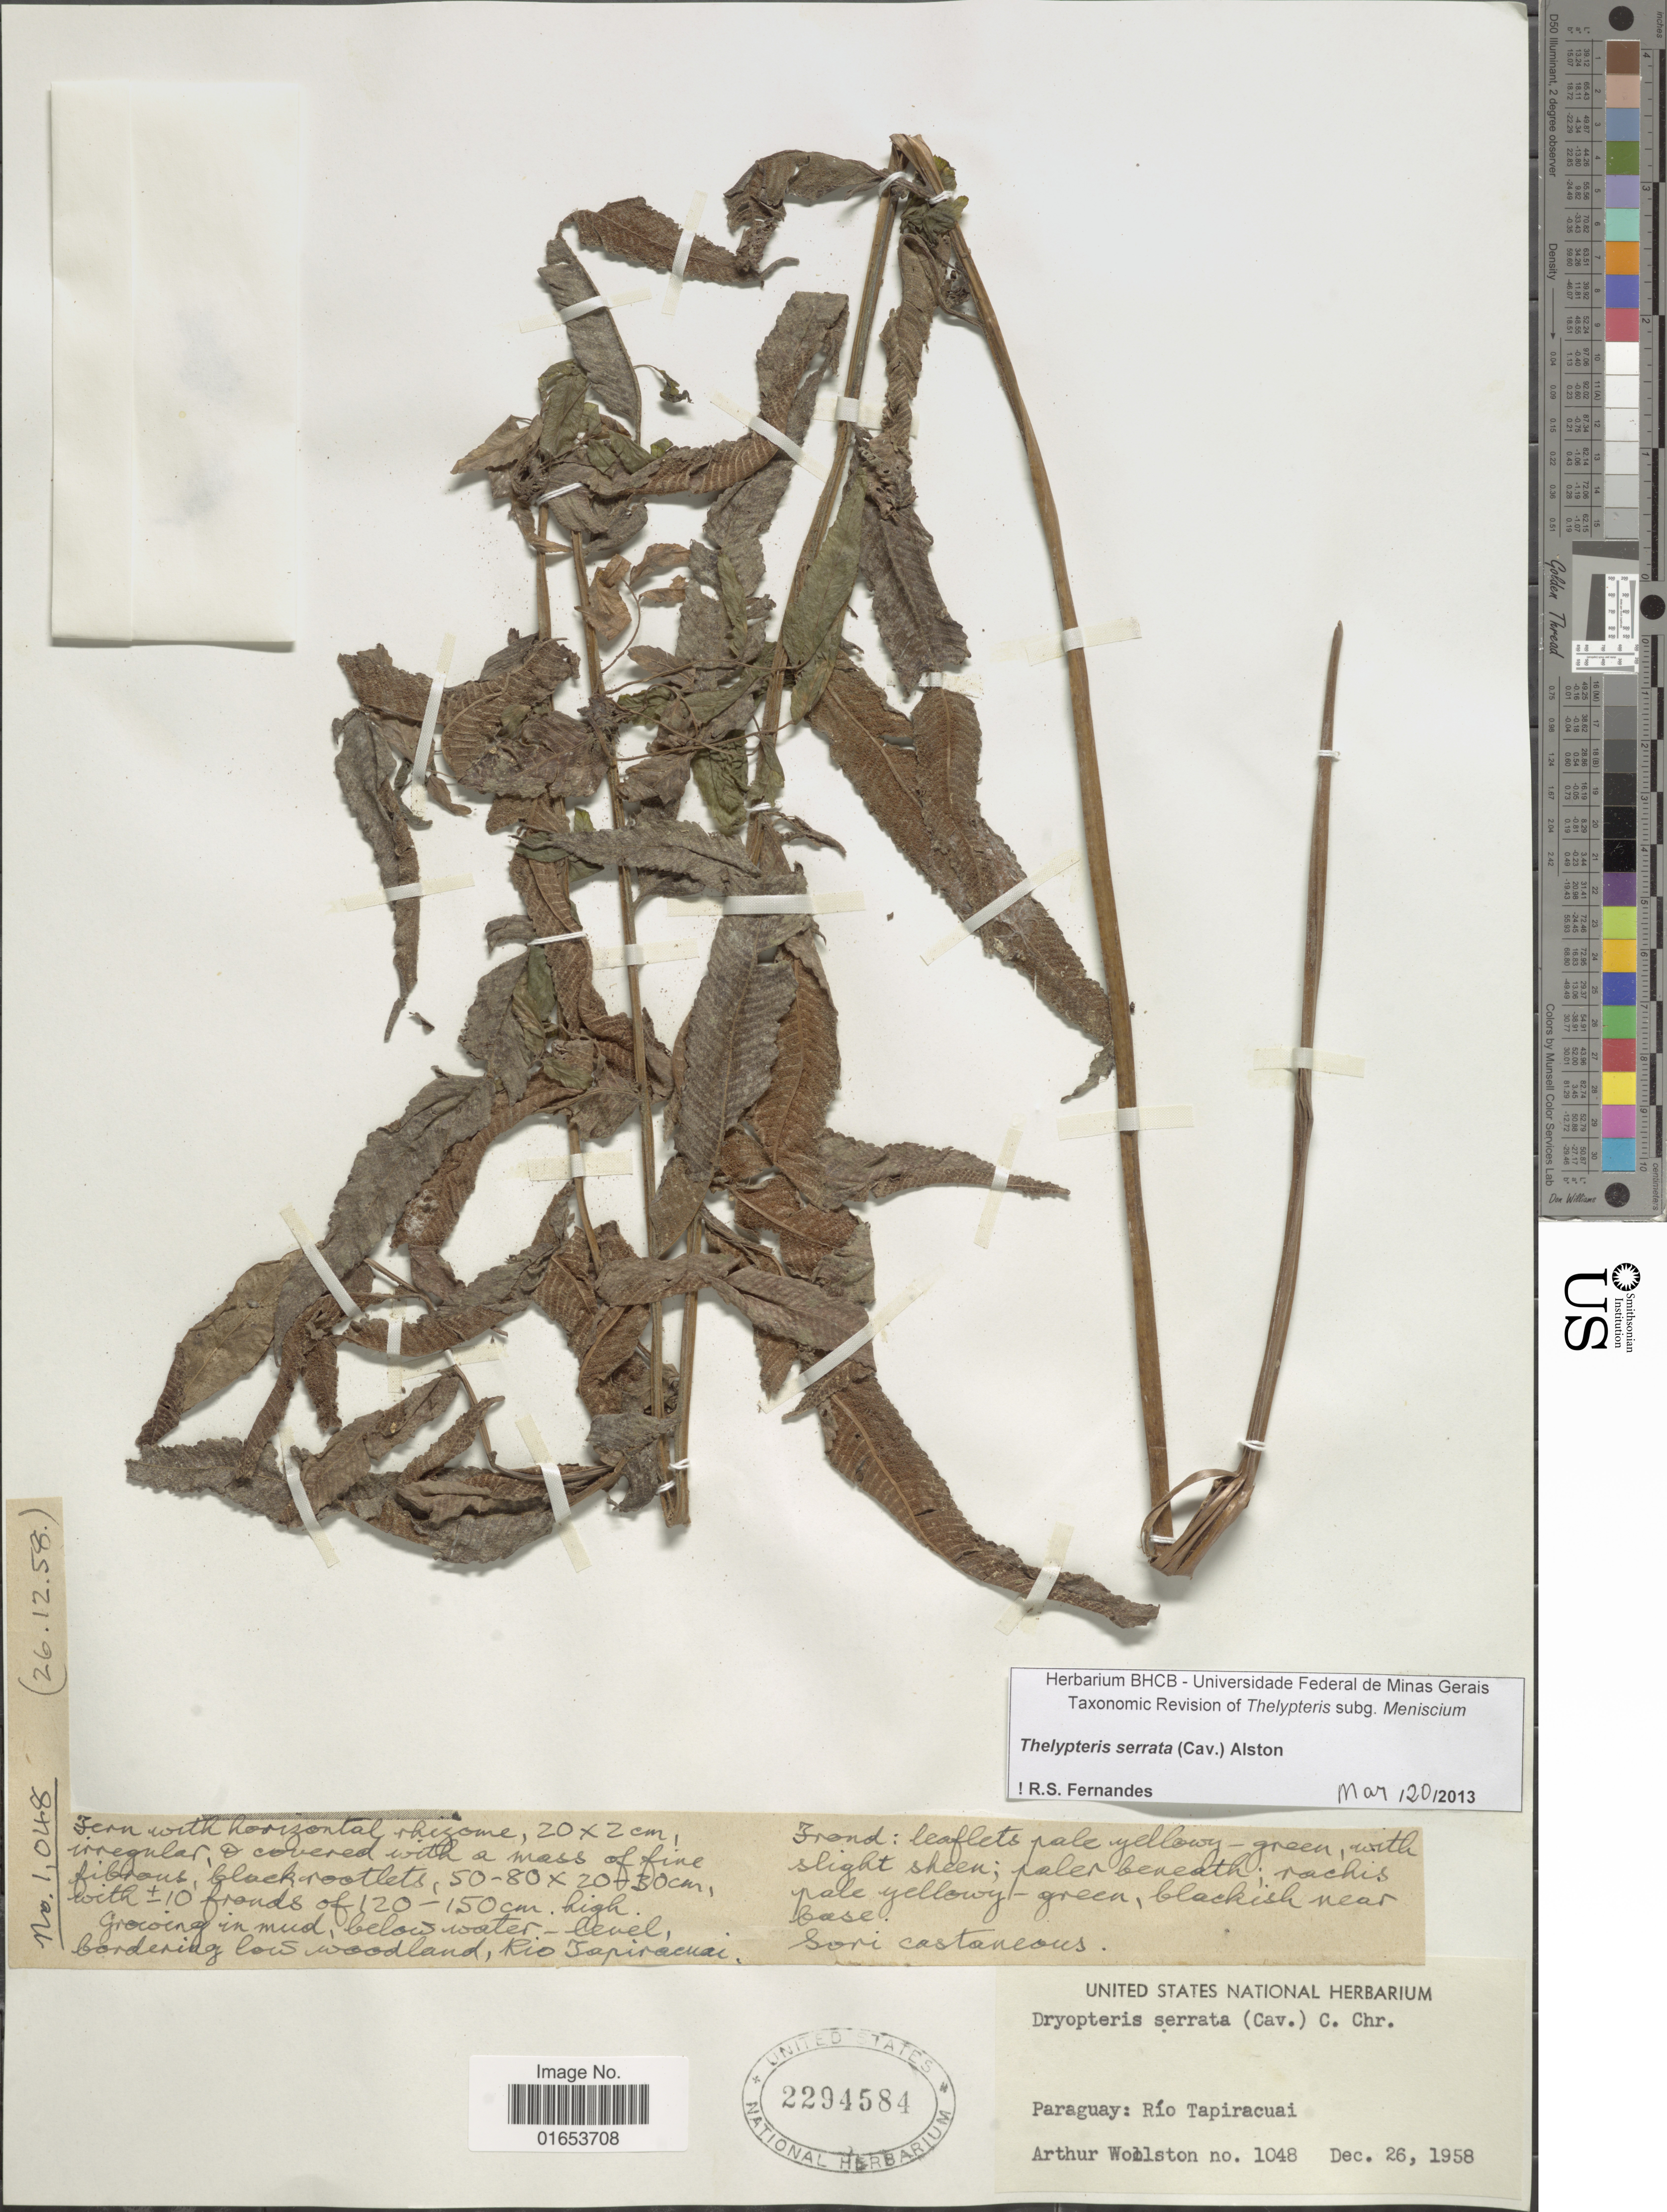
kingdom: Plantae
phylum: Tracheophyta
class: Polypodiopsida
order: Polypodiales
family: Thelypteridaceae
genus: Meniscium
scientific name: Meniscium serratum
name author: Cav.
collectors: A. L. Woolston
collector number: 1048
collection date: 1958-12-26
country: Paraguay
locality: Río Tapiracuai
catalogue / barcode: US 2294584